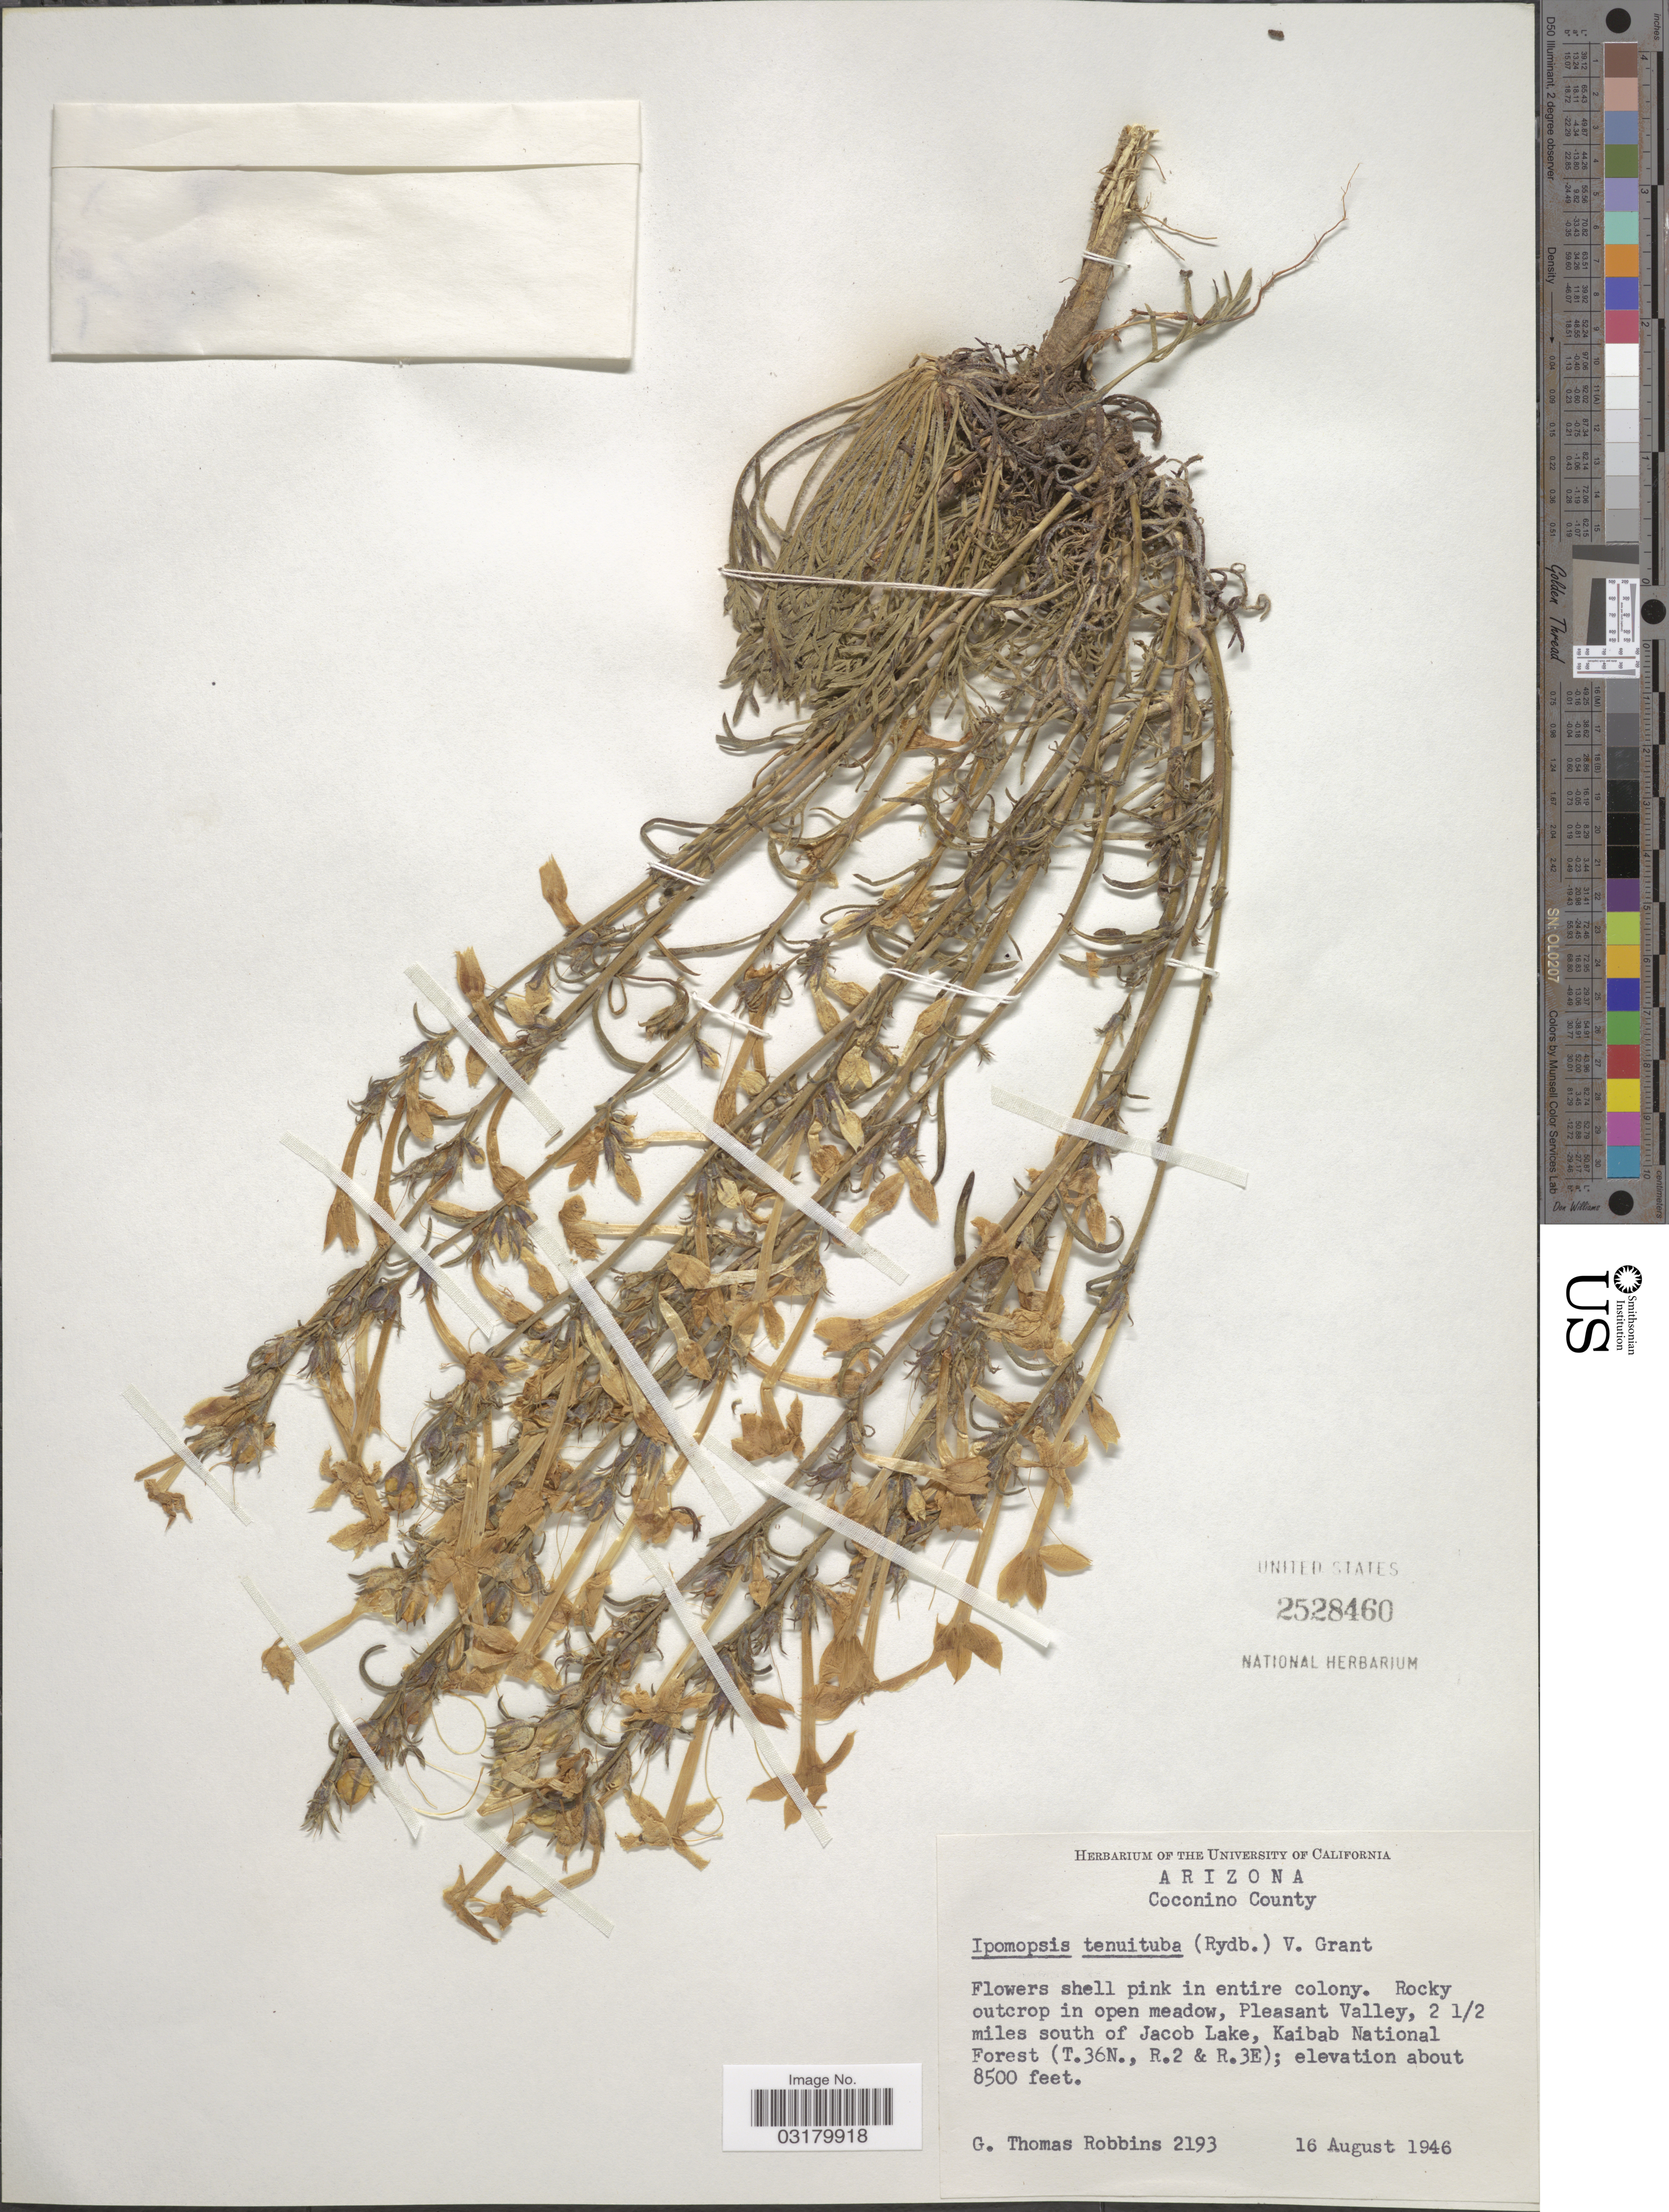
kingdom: Plantae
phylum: Tracheophyta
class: Magnoliopsida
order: Ericales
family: Polemoniaceae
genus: Ipomopsis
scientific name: Ipomopsis tenuituba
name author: (Rydb.) V.E. Grant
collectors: G. T. Robbins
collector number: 2193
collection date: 1946-08-16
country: United States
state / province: Arizona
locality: Coconino County. Rocky outcrop in open meadow, Pleasant Valley, 2 1/2 miles south of Jacob Lake, Kaibab National Forest (T. 36 N., R. 2 & R. 3E).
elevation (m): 2591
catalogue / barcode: US 2528460